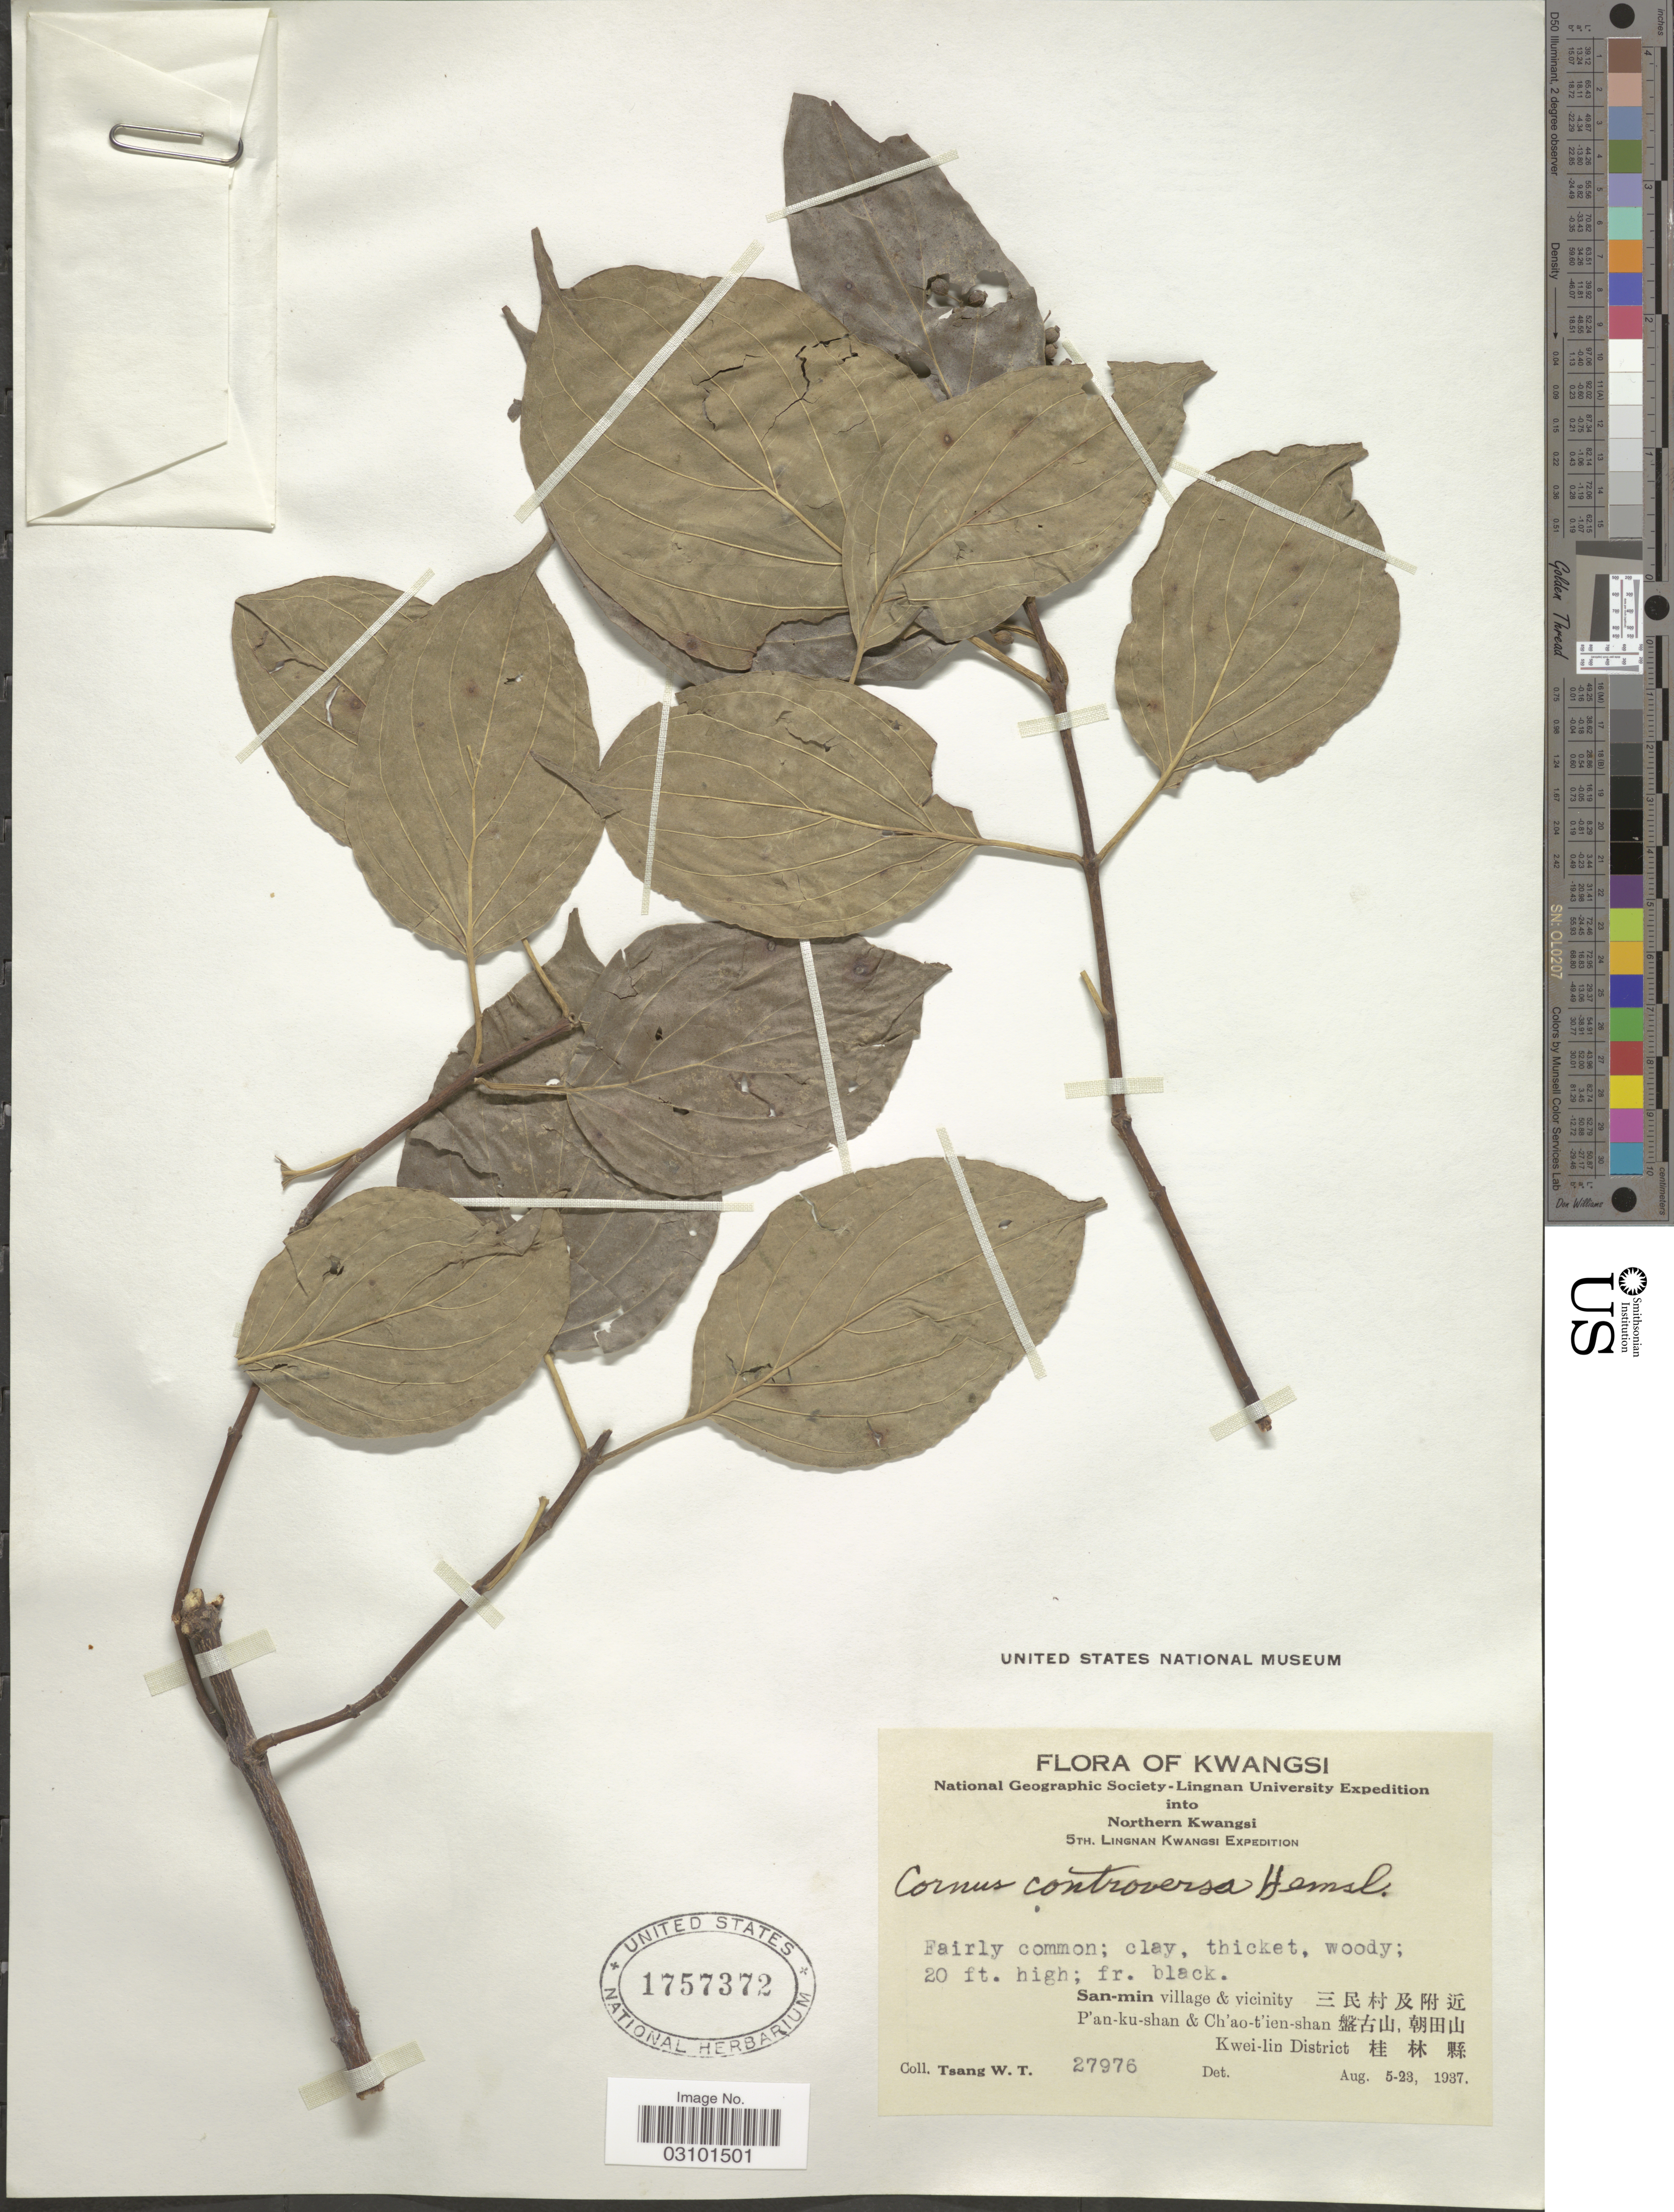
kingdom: Plantae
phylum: Tracheophyta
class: Magnoliopsida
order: Cornales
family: Cornaceae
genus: Cornus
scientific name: Cornus controversa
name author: Hemsl.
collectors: W. T. Tsang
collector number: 27976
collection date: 1937-08-05/1937-08-23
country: China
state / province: Guangxi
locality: Kwangsi. Northern Kwangsi. San-min village & vicinity, P'an-ku-shan & Ch'ao-t'ien-shan, Kwei-lin District.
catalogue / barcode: US 1757372